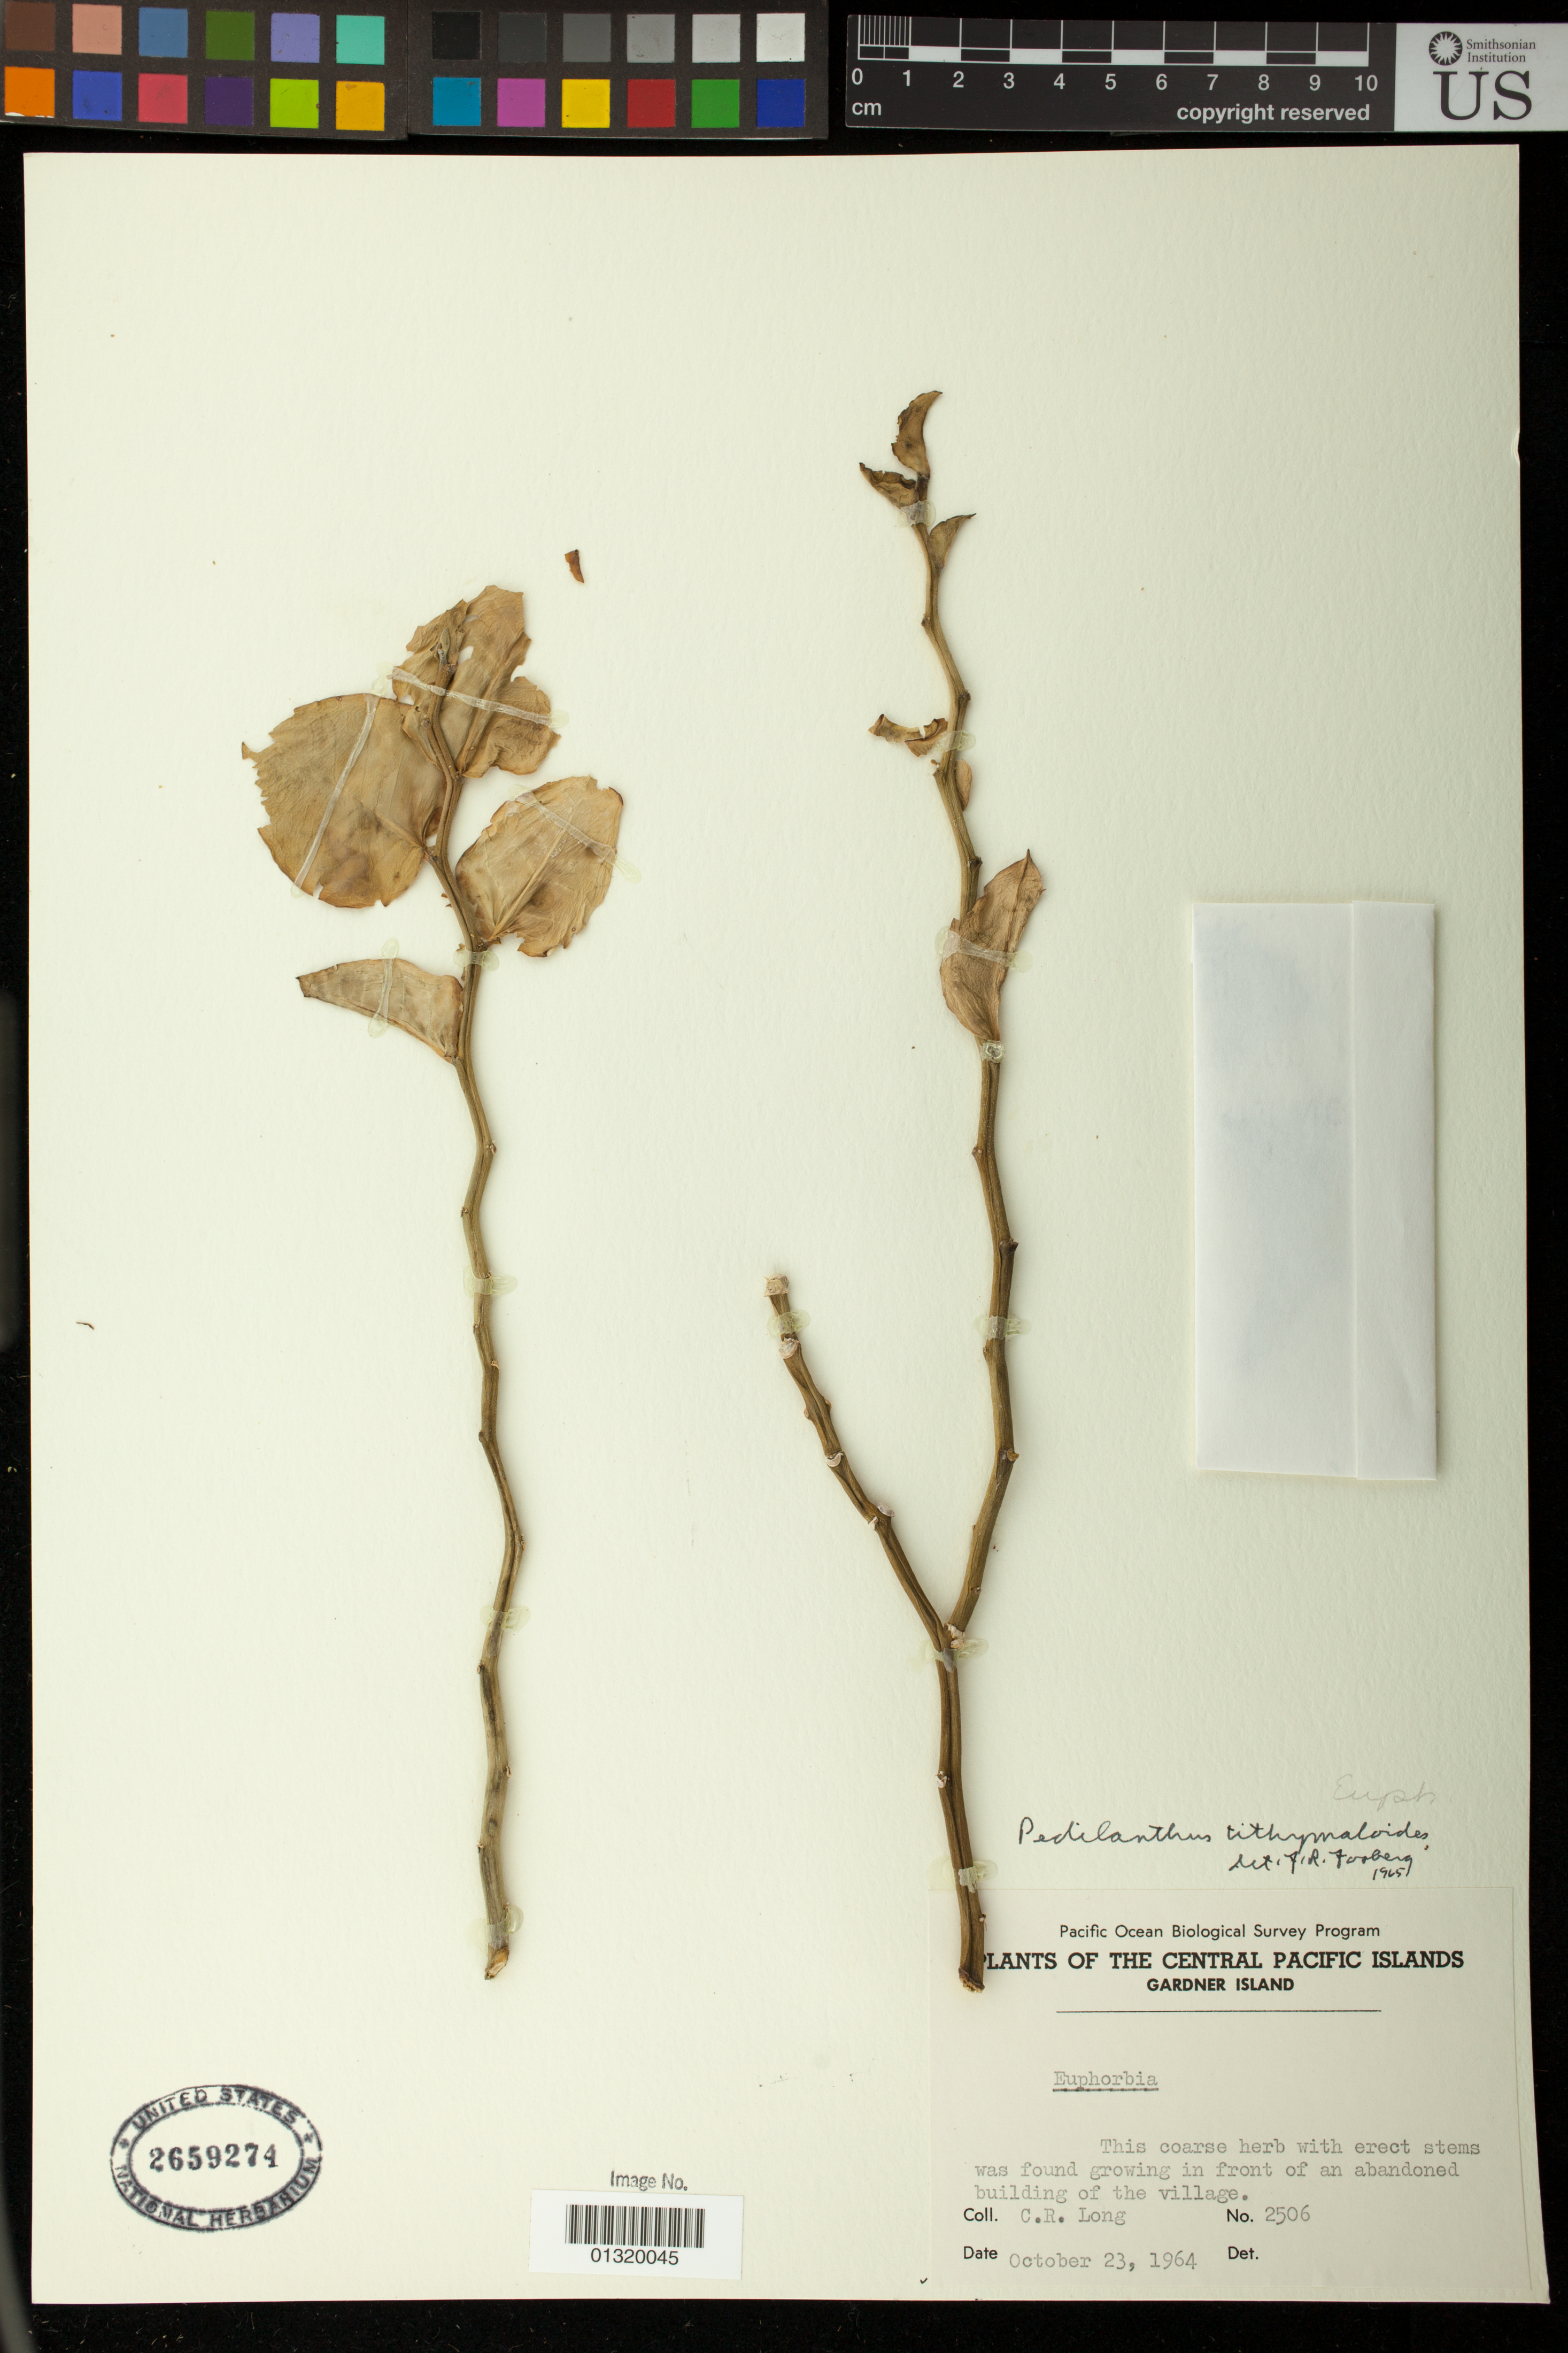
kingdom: Plantae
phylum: Tracheophyta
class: Magnoliopsida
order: Malpighiales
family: Euphorbiaceae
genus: Euphorbia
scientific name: Euphorbia tithymaloides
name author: L.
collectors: C. R. Long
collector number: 2506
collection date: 1964-10-23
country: Kiribati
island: Nikumaroro [Gardner] Atoll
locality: Gardner Island; Central Pacific Islands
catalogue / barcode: US 2659274